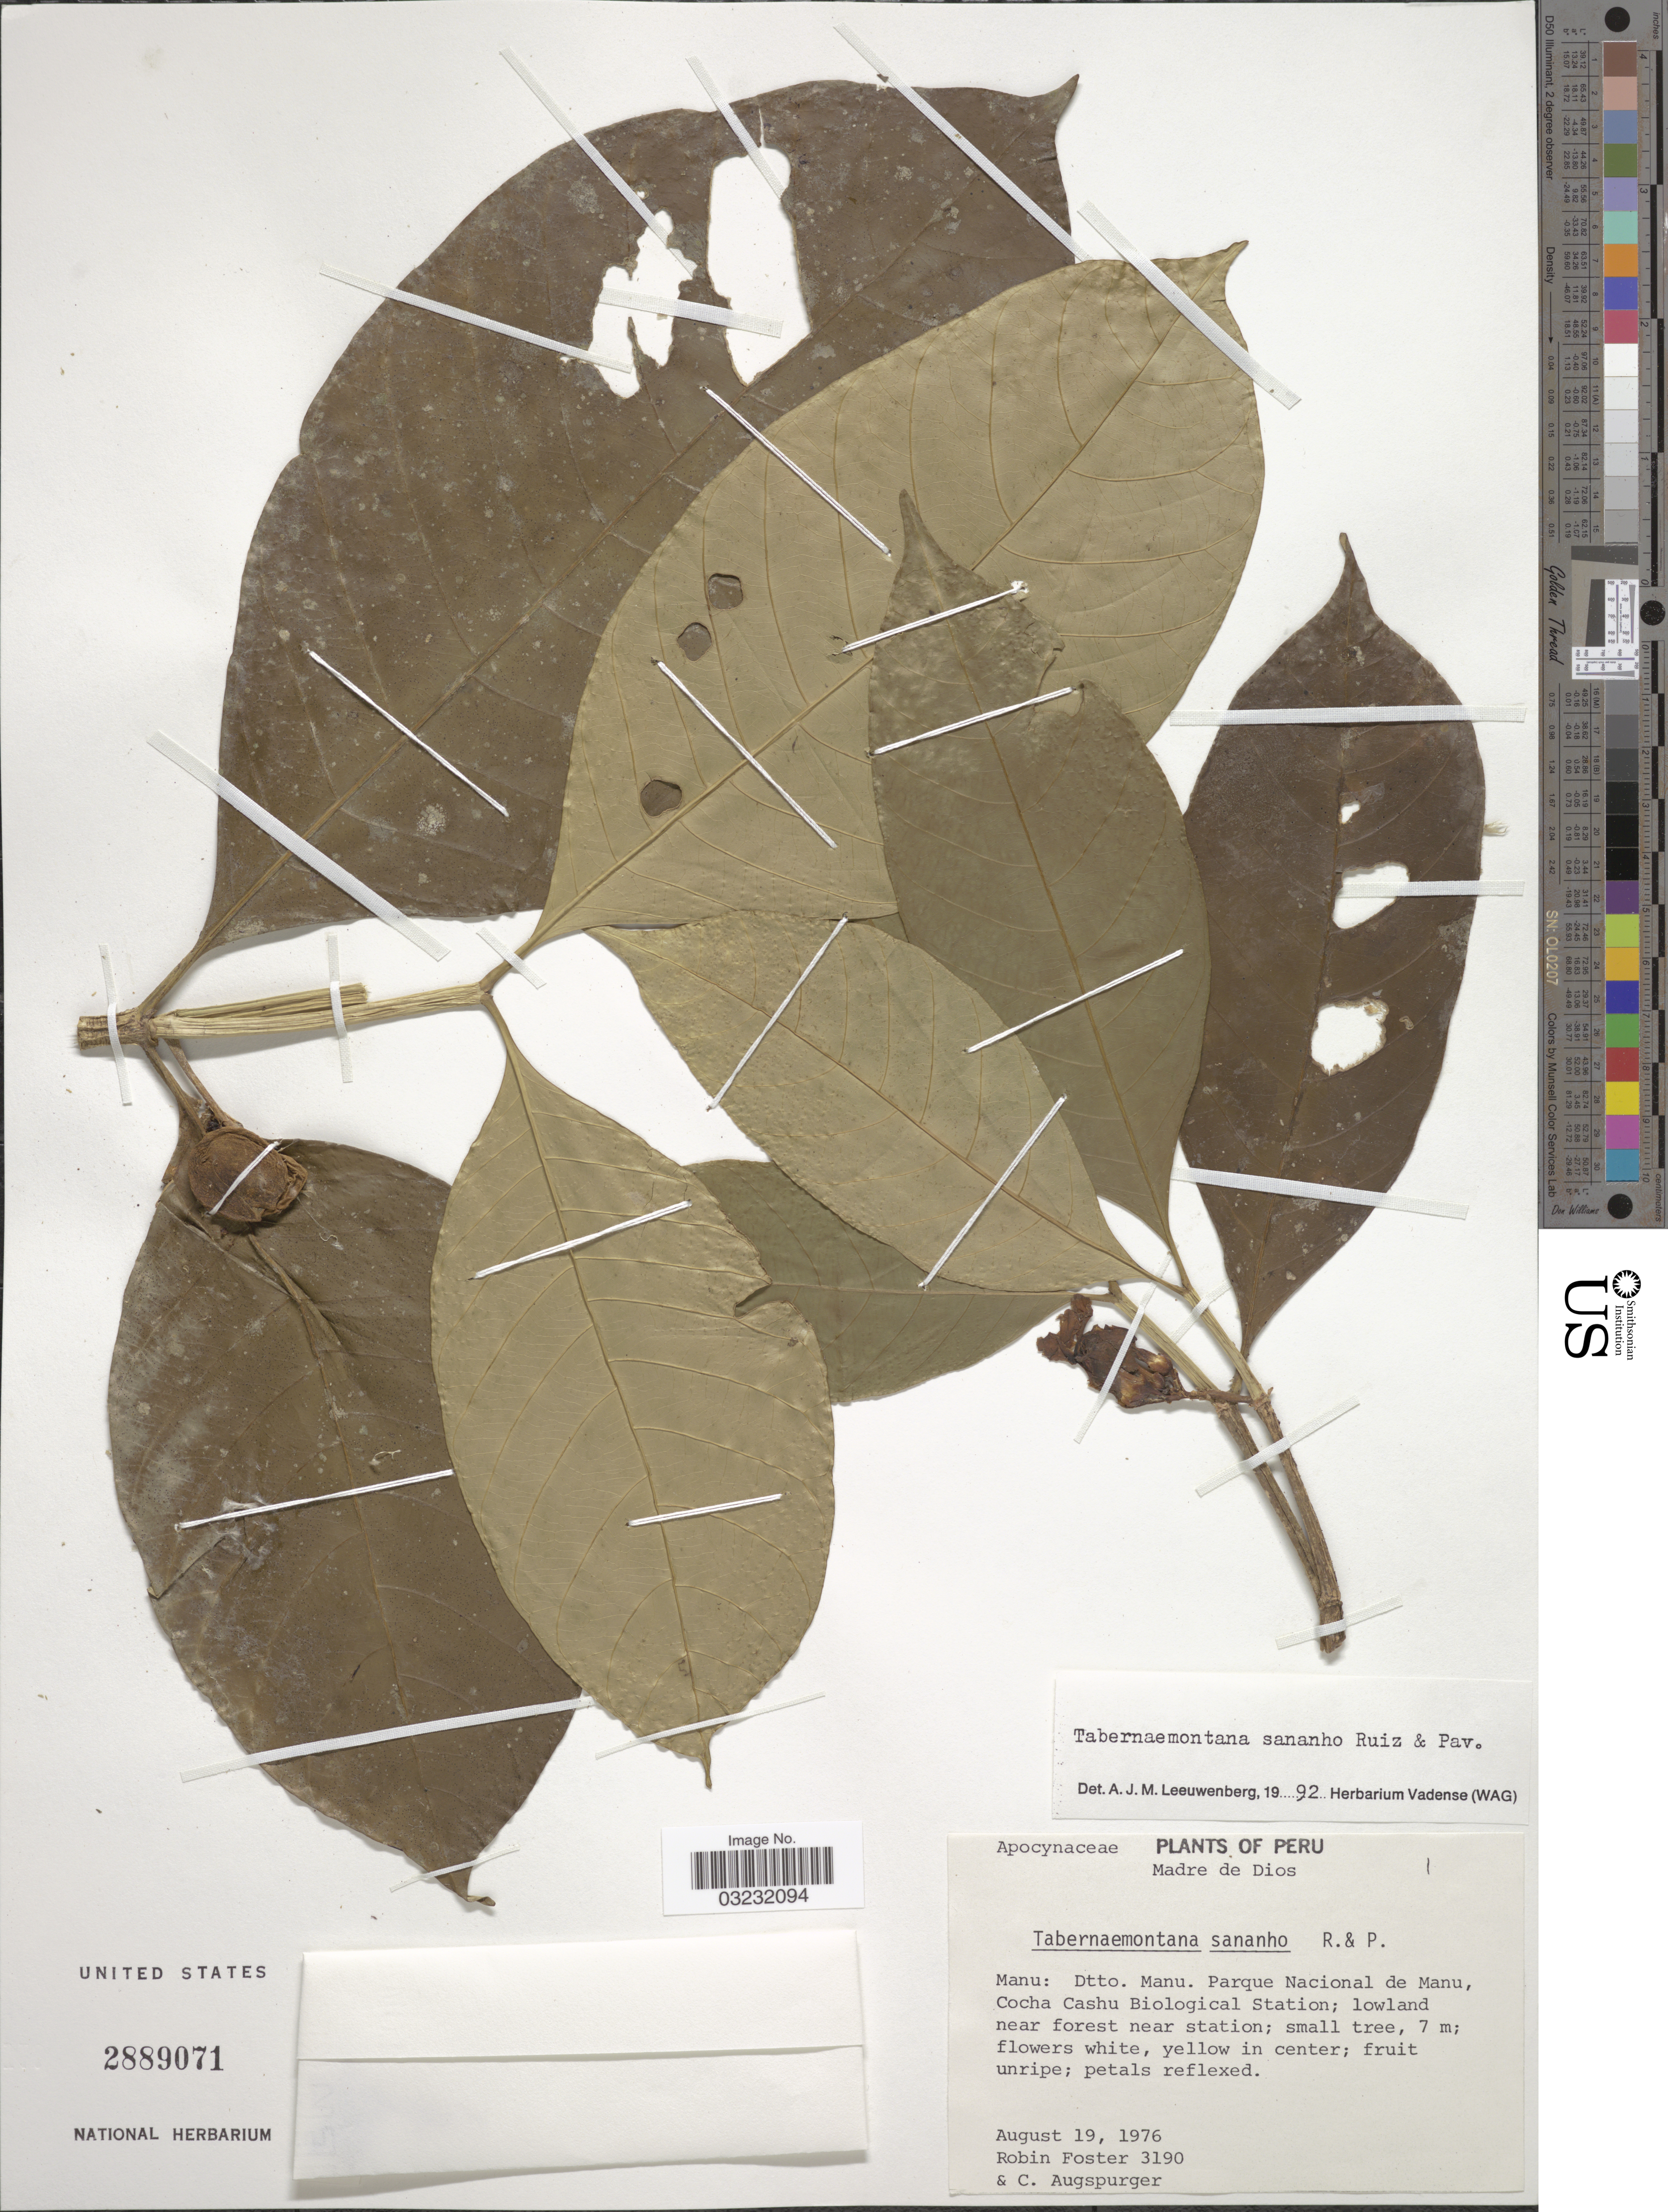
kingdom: Plantae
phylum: Tracheophyta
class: Magnoliopsida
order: Gentianales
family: Apocynaceae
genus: Tabernaemontana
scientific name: Tabernaemontana sananho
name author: Ruiz & Pav.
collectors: R. B. Foster & C. Augspurger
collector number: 3190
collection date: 1976-08-19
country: Peru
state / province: Madre de Dios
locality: Manu: Dtto. Manu. Parque Nacional de Manu, Cocha Cashu Biological Station.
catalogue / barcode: US 2889071